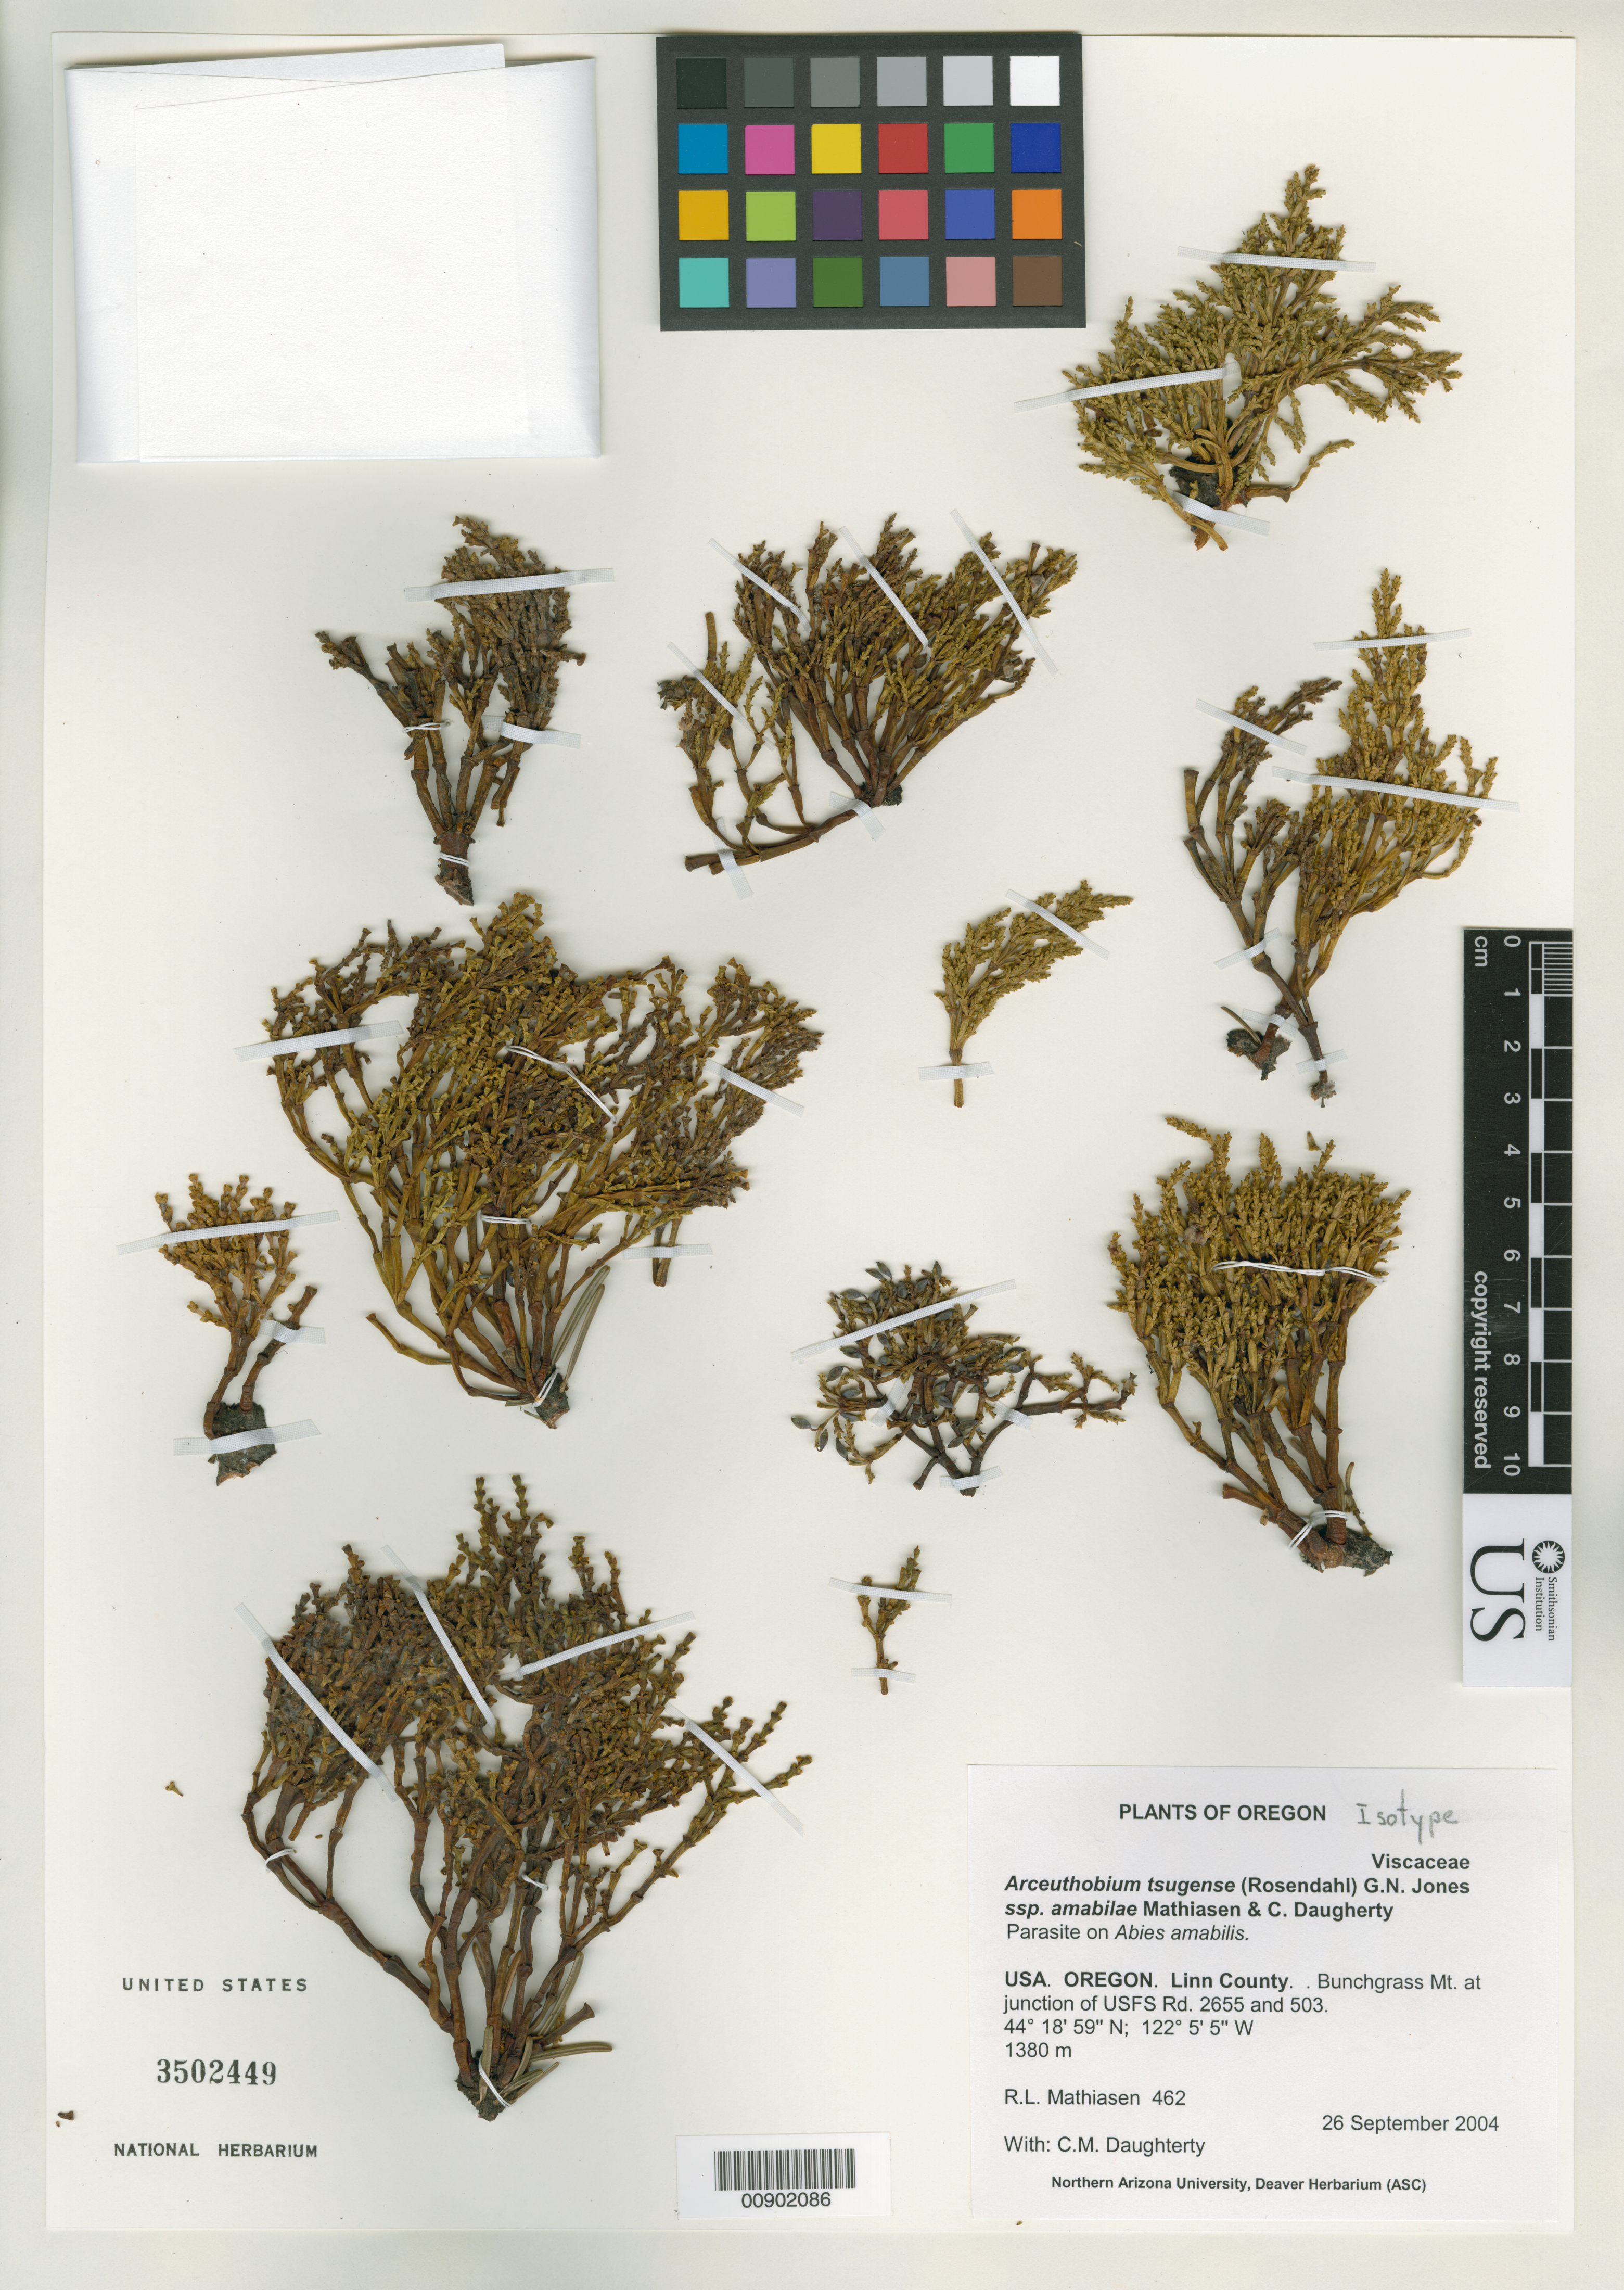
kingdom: Plantae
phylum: Tracheophyta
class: Magnoliopsida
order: Santalales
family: Viscaceae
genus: Arceuthobium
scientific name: Arceuthobium tsugense subsp. amabilae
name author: Mathiasen & Daugherty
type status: Isotype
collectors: R. Mathiasen & C. Daugherty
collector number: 462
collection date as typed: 26 Sep 2004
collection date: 2004-09-26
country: United States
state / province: Oregon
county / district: Linn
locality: Linn County. Bunchgrass Mt. at junction of USFS Rd. 2655 and 503.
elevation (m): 1380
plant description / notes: Parasite on Abies amabilis.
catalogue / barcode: US 3502449